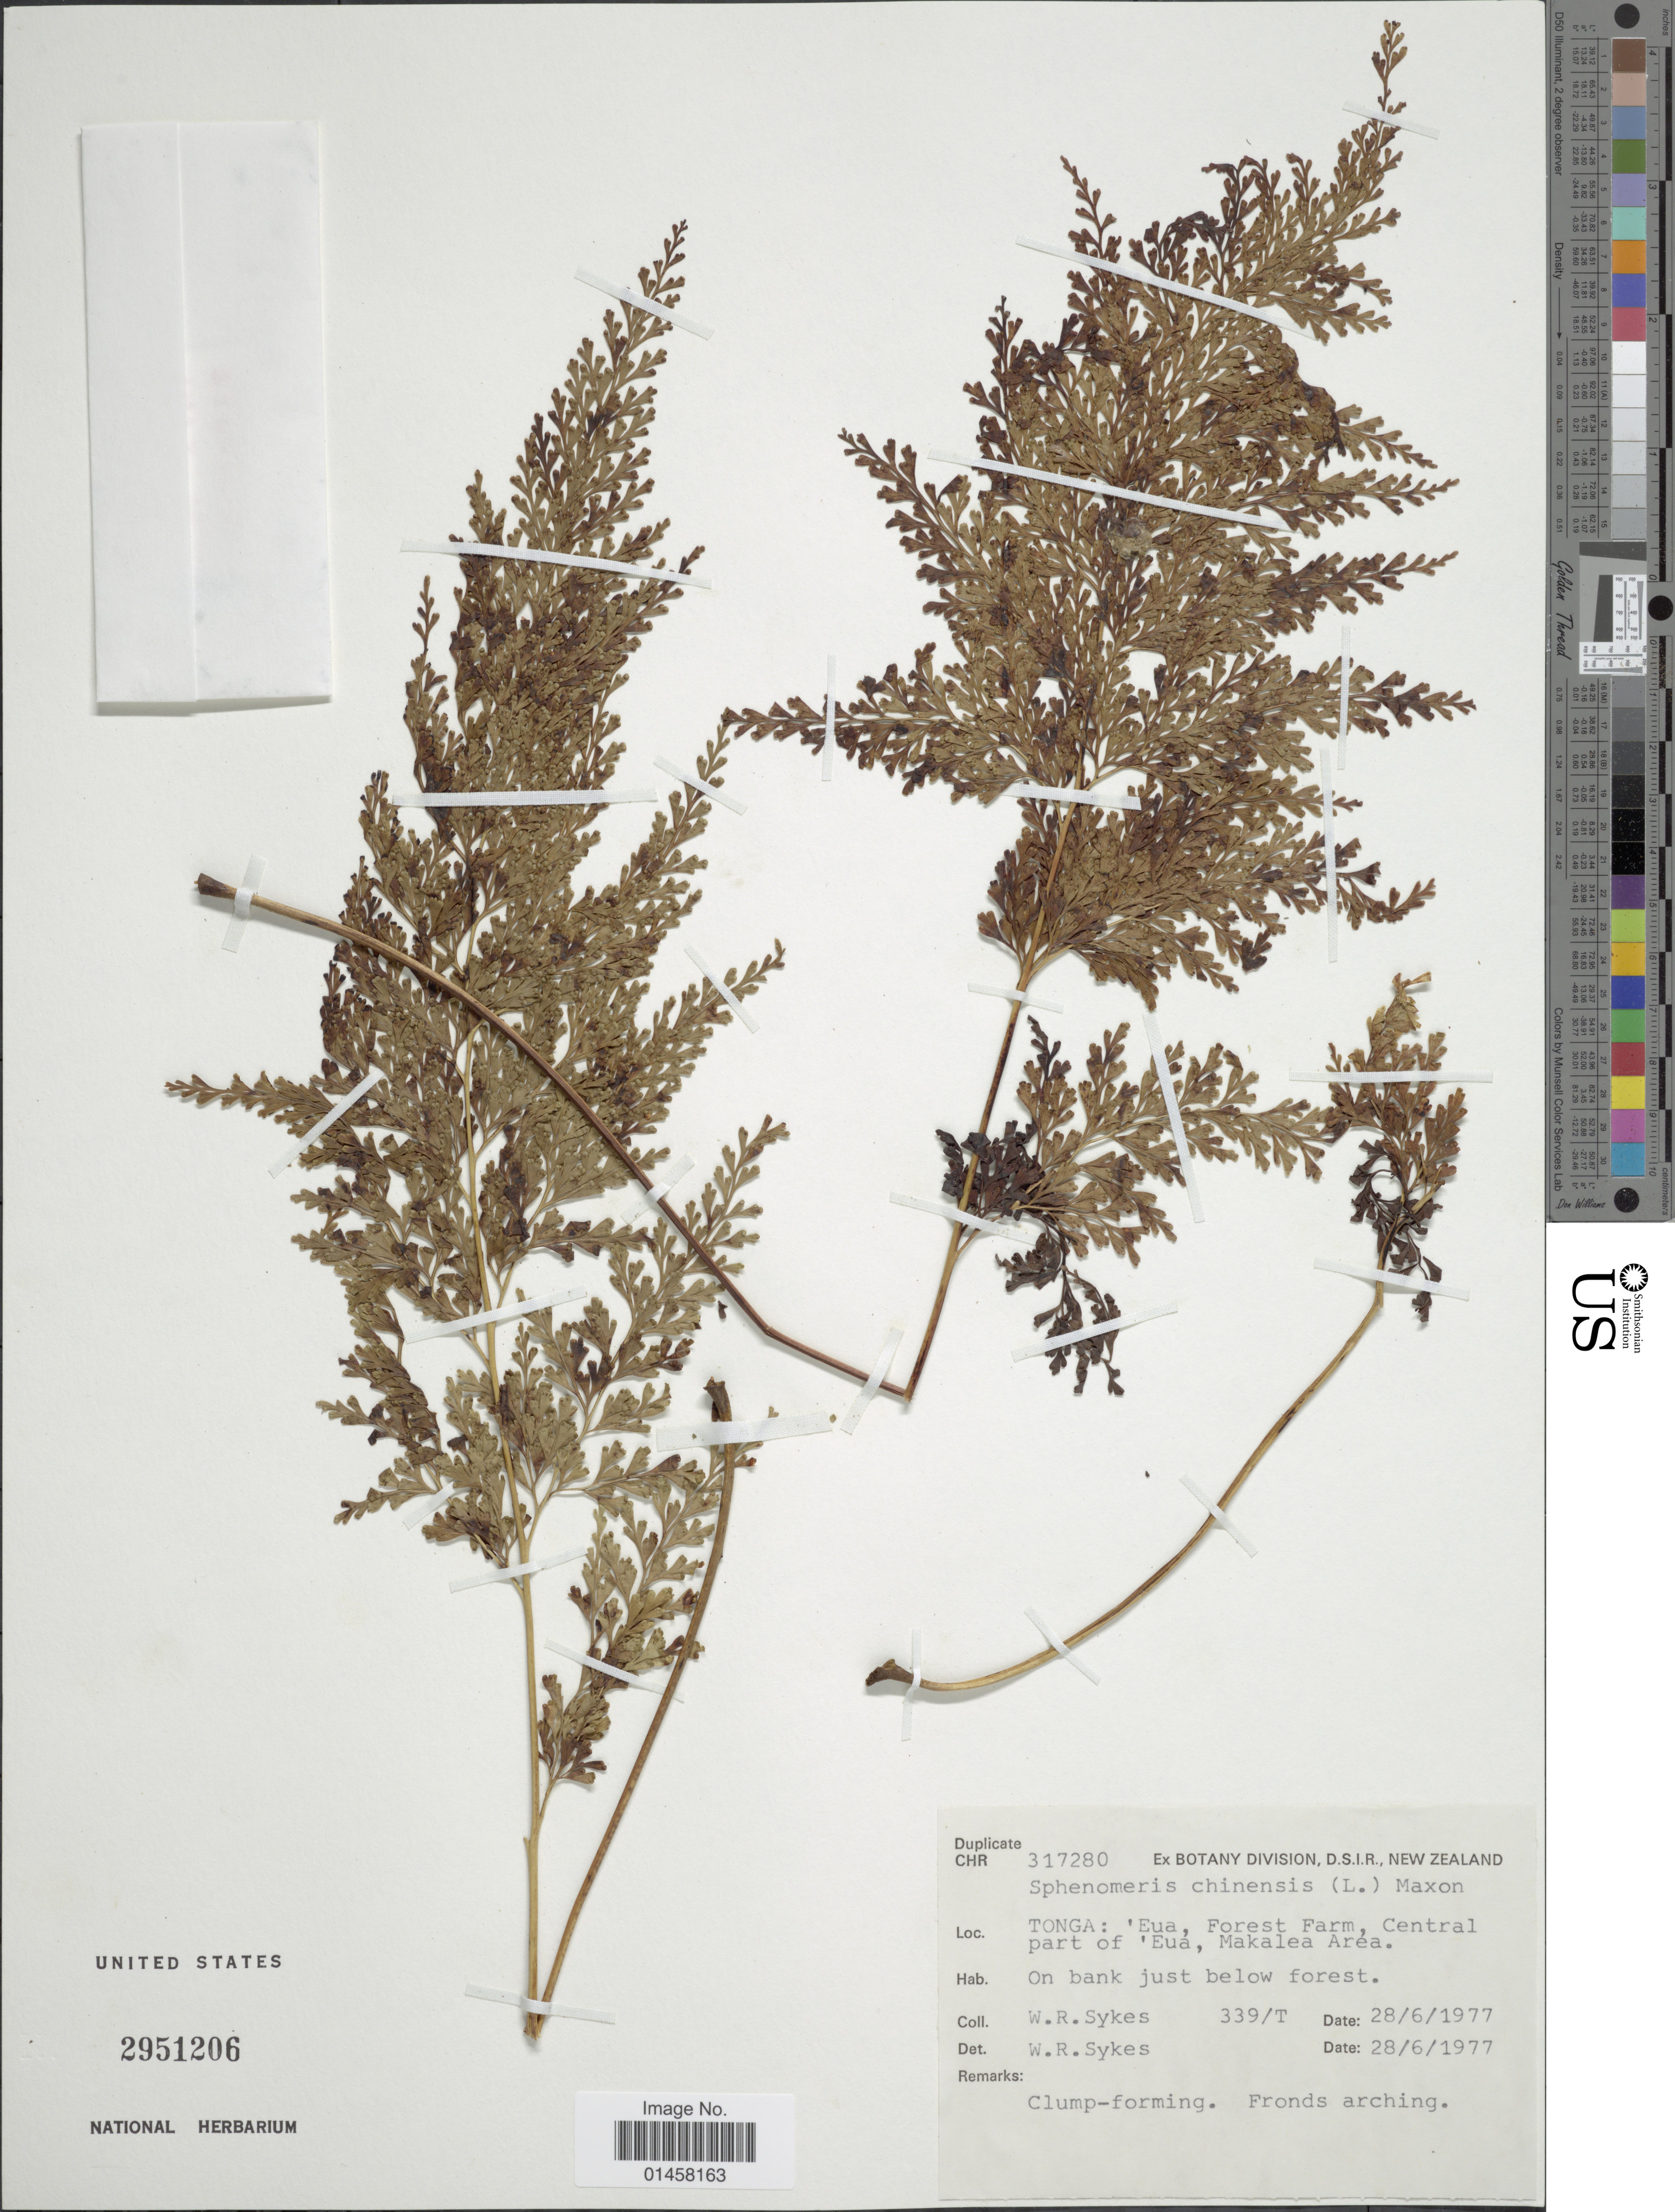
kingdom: Plantae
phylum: Tracheophyta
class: Polypodiopsida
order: Polypodiales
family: Lindsaeaceae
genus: Sphenomeris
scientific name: Sphenomeris chinensis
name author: (L.) Maxon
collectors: W. R. Sykes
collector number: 339/T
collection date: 1977-06-28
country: Tonga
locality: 'Eua, forest farm, Central part of 'Eua, Makalea Area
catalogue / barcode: US 2951206